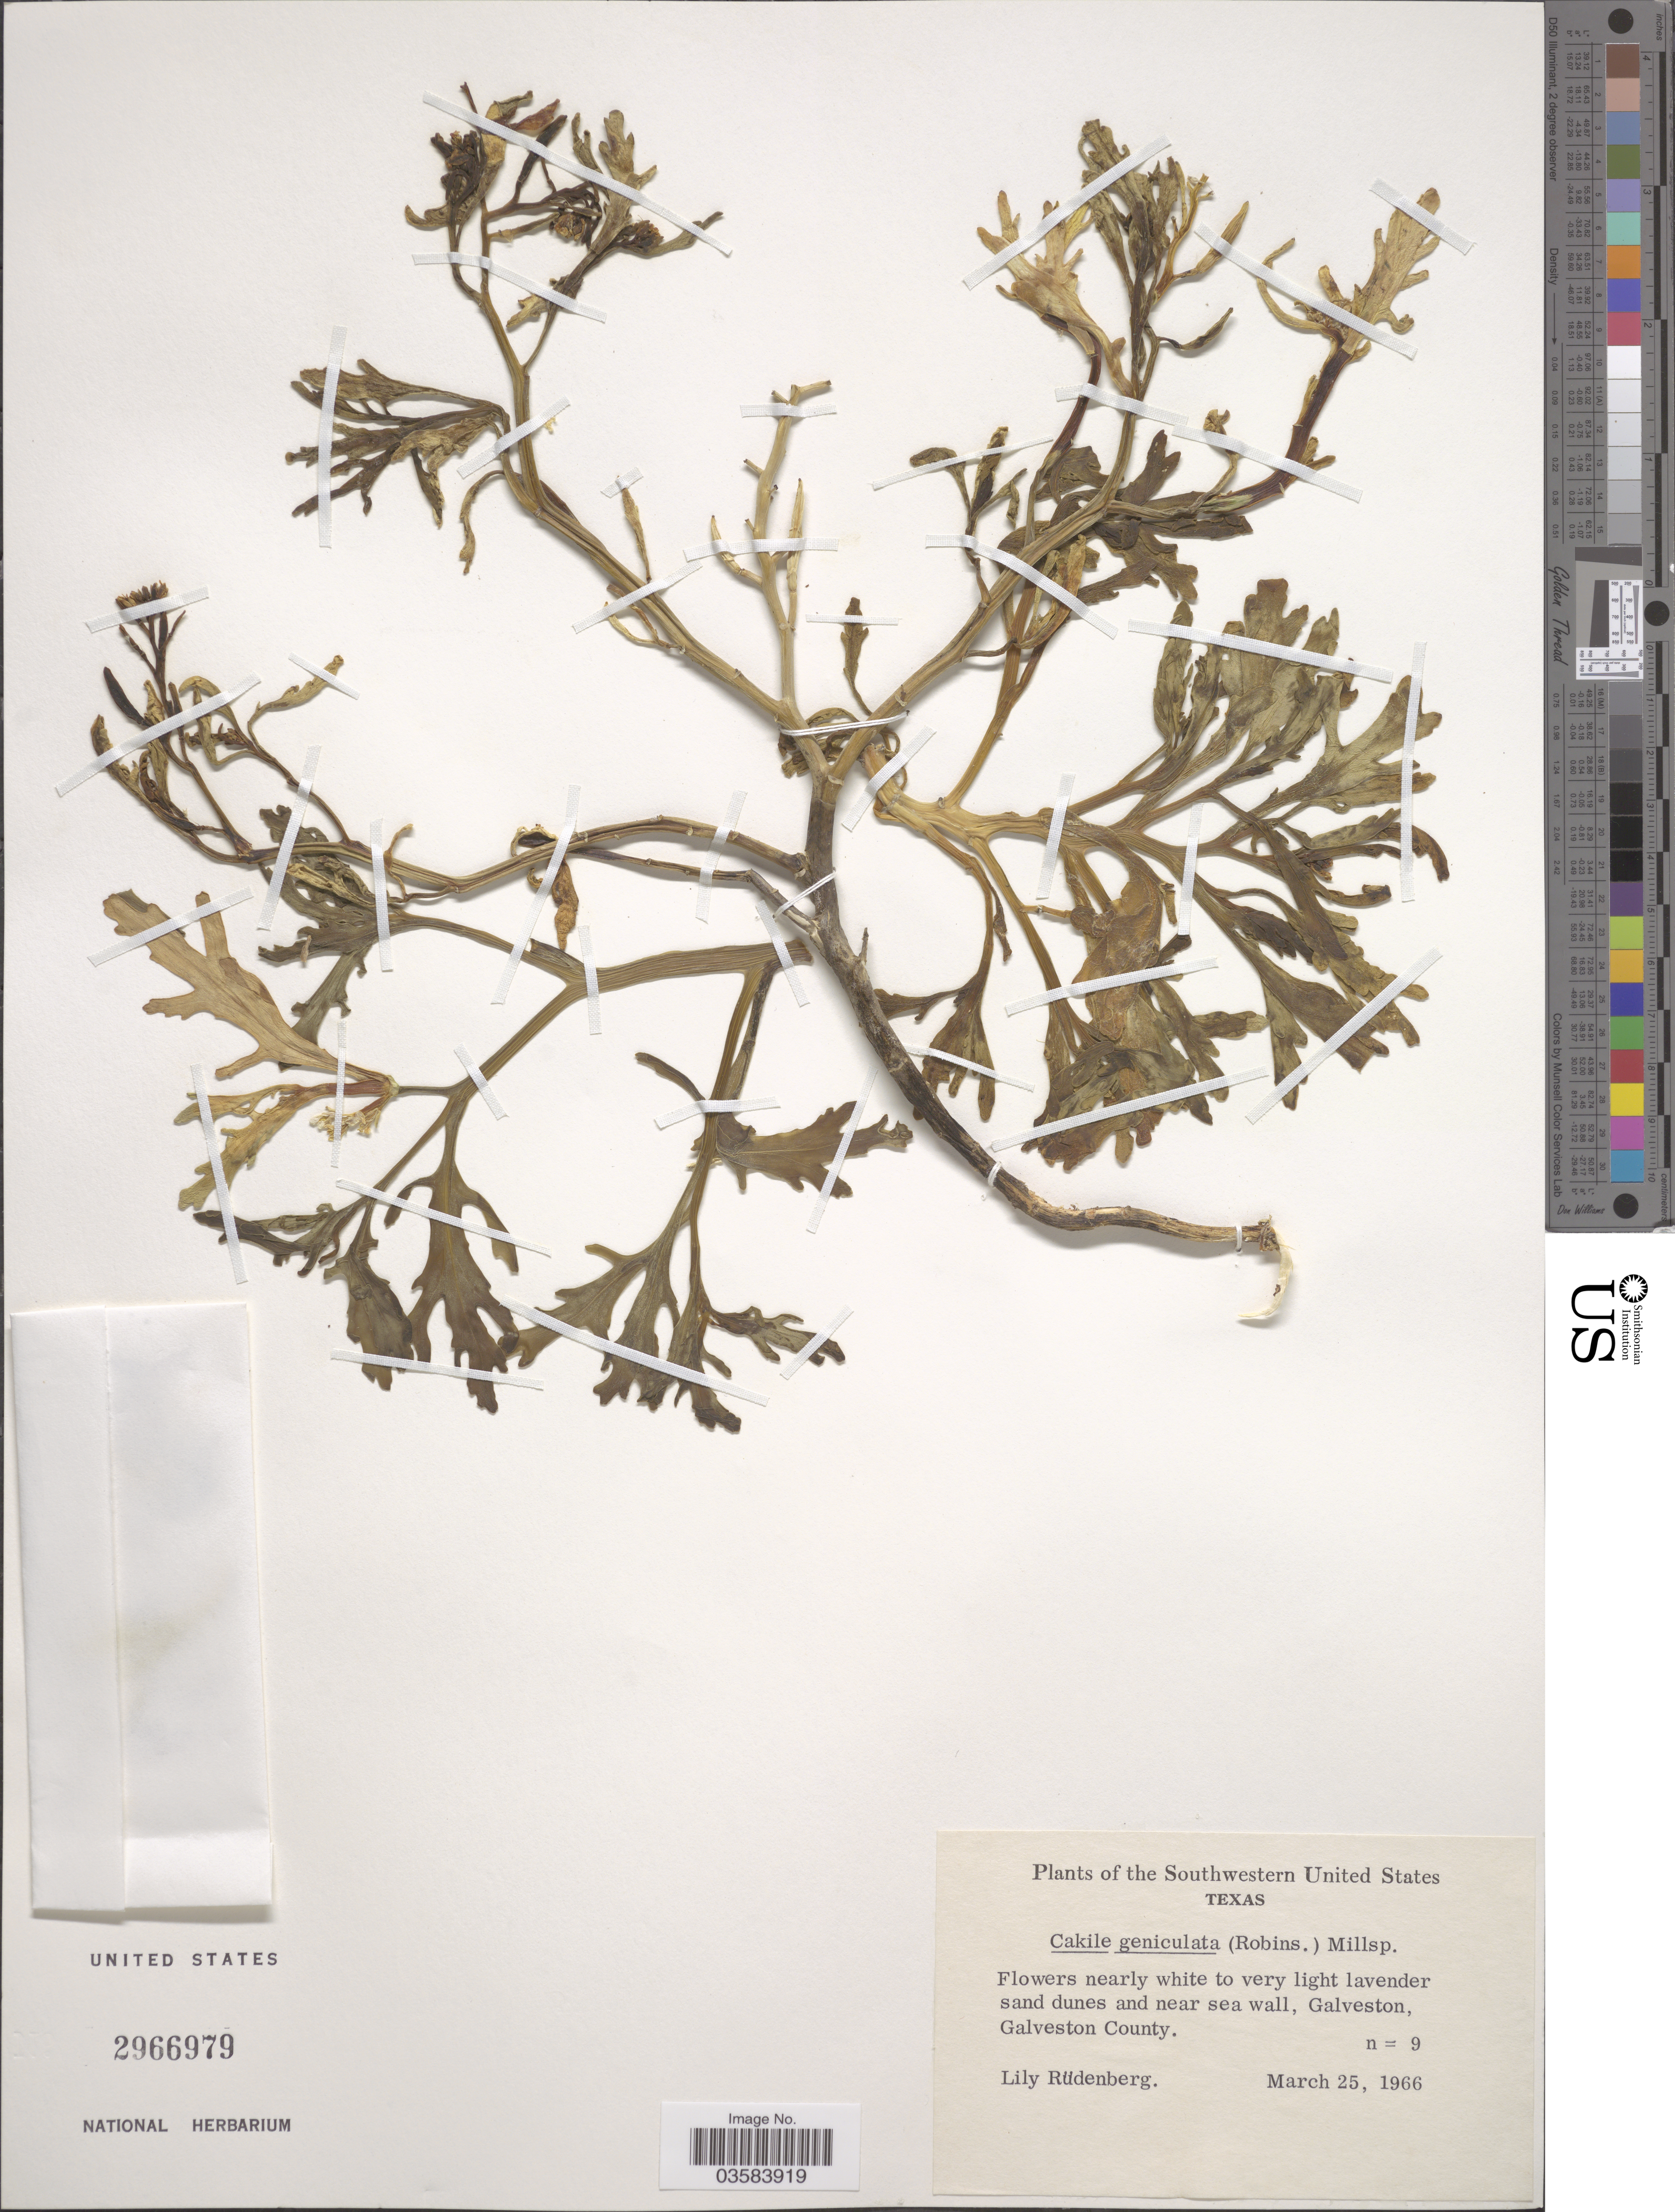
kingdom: Plantae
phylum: Tracheophyta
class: Magnoliopsida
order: Brassicales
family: Brassicaceae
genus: Cakile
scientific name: Cakile geniculata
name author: (B.L. Rob.) Millsp.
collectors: L. Rüdenberg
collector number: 9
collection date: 1966-03-25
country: United States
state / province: Texas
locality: Southwestern United States Texas. Sand dunes and near sea wall, Galveston, Galveston County.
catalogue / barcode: US 2966979